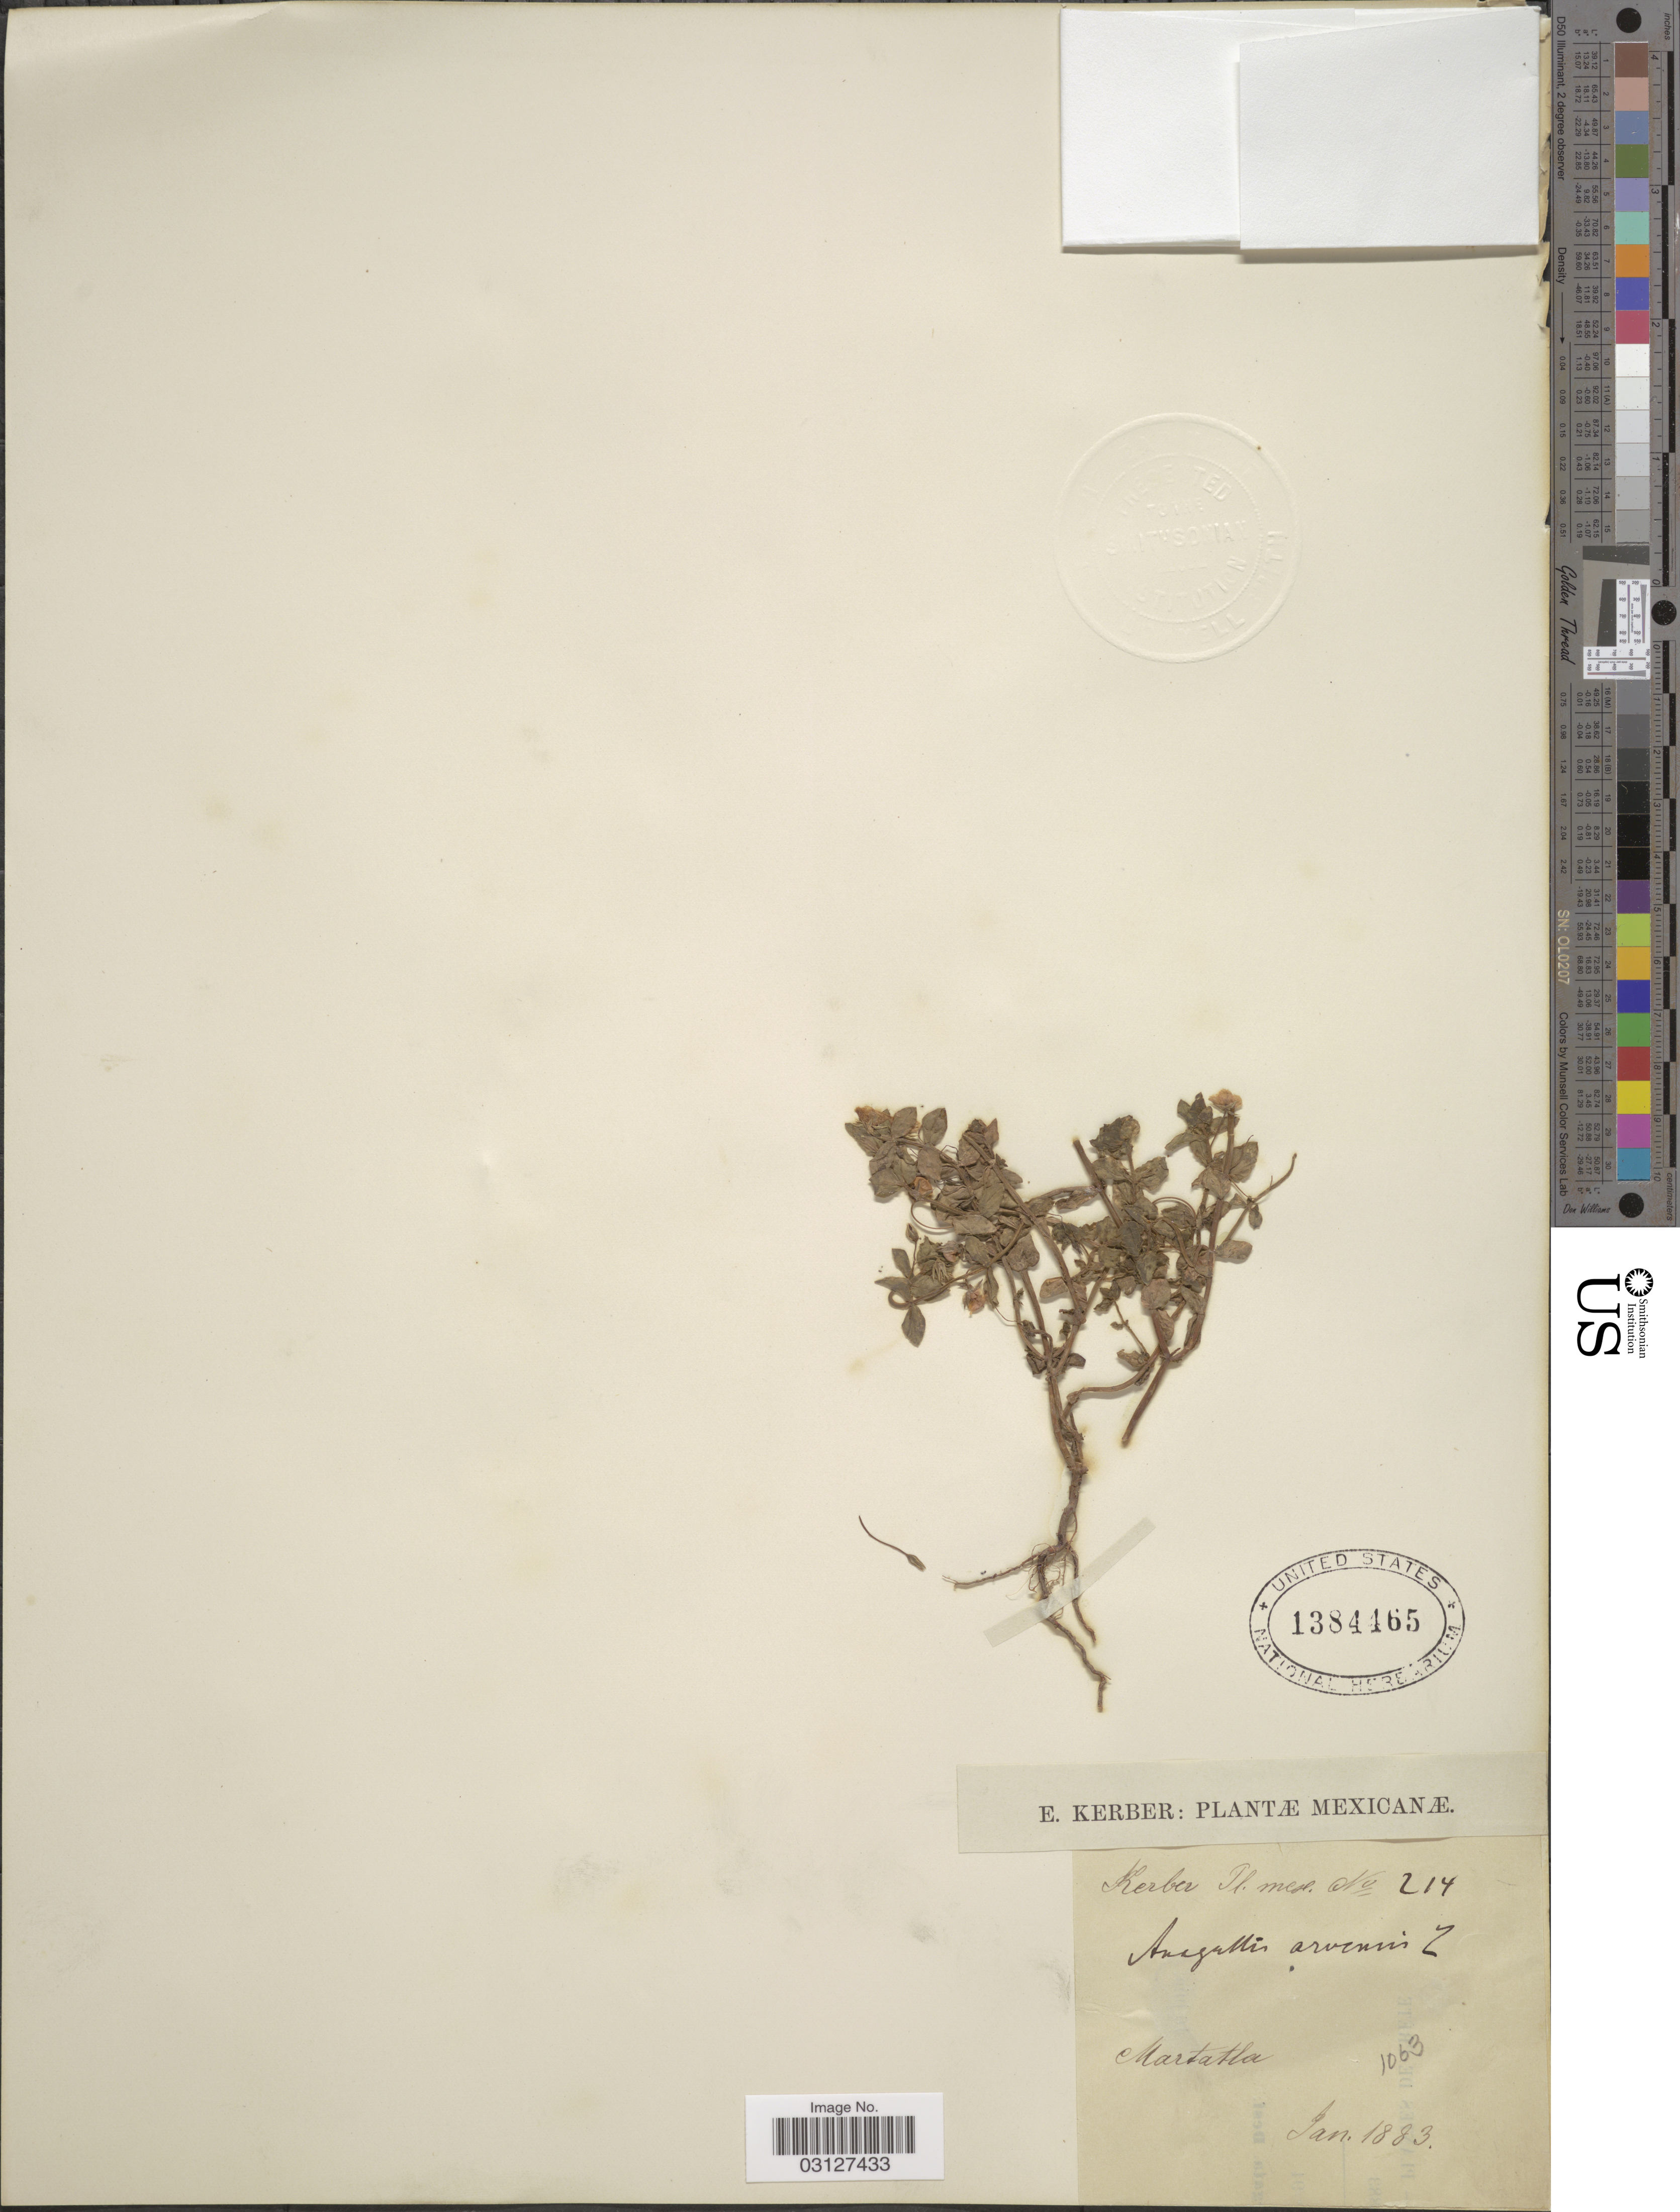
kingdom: Plantae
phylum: Tracheophyta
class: Magnoliopsida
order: Ericales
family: Primulaceae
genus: Anagallis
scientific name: Anagallis arvensis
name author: L.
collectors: E. Kerber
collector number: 214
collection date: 1883-01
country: Mexico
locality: Martatla.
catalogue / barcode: US 1384465